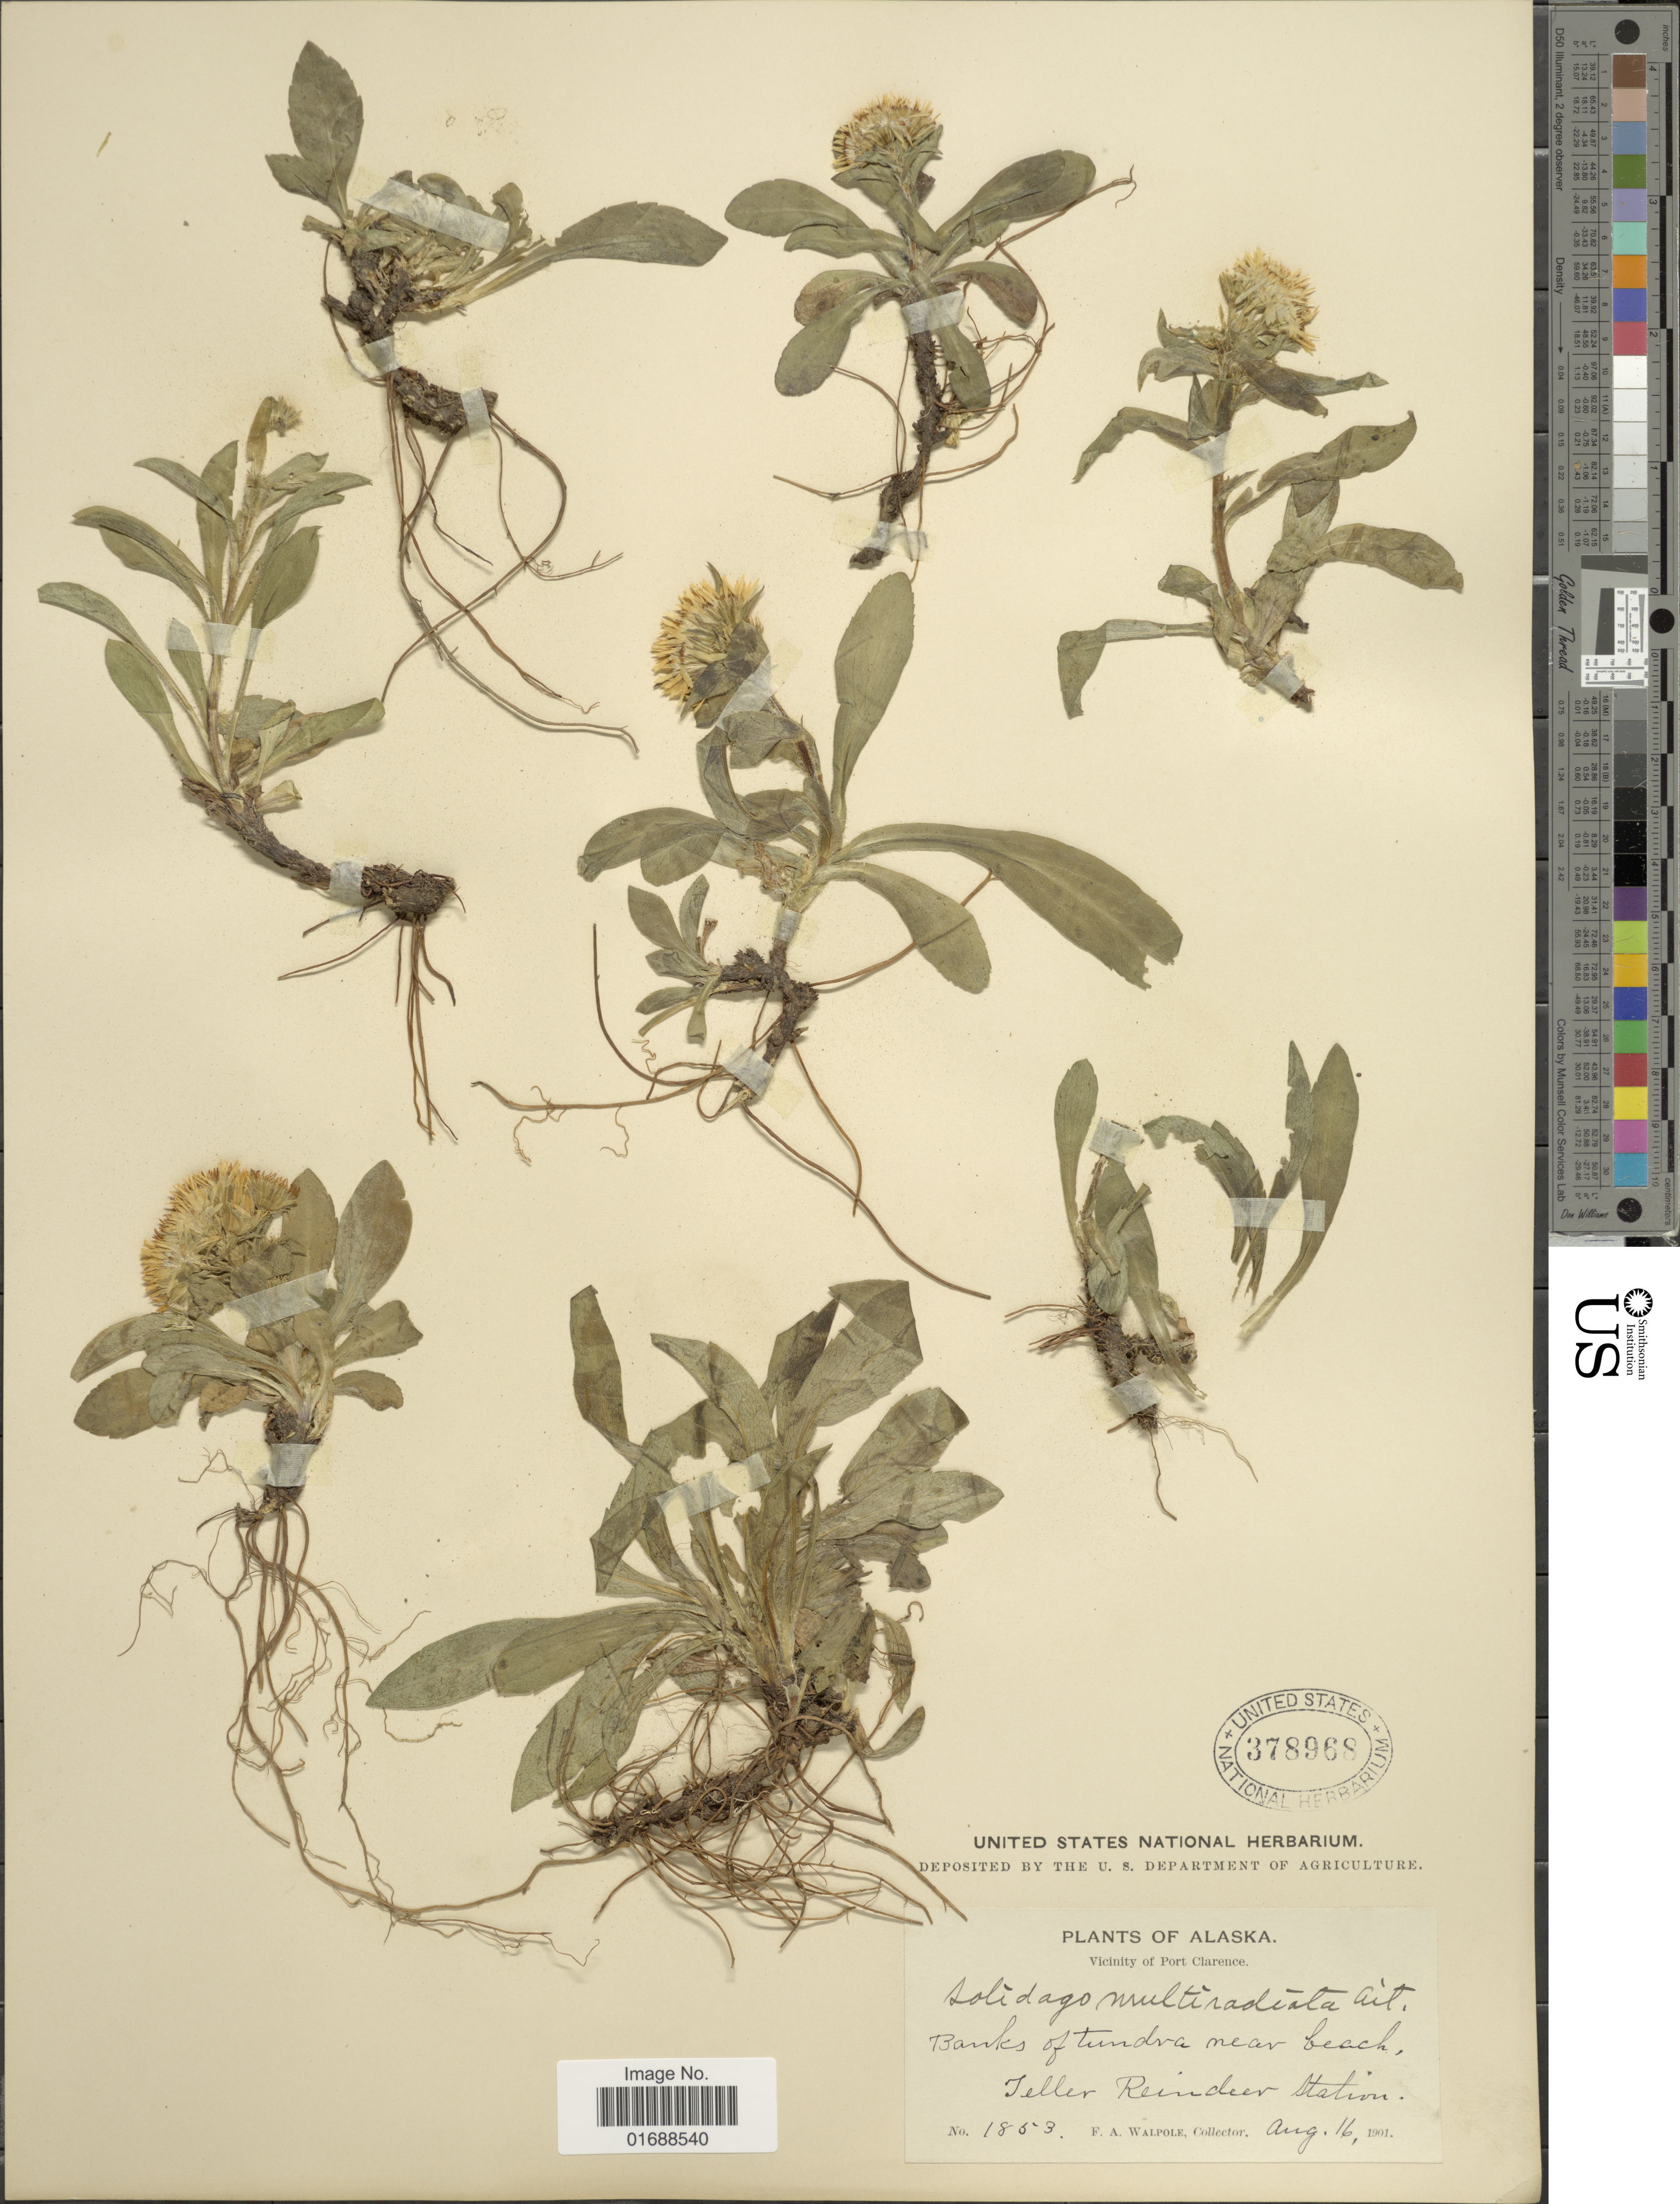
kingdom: Plantae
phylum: Tracheophyta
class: Magnoliopsida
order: Asterales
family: Asteraceae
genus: Solidago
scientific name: Solidago multiradiata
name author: Aiton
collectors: F. Walpole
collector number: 1853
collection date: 1901-08-16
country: United States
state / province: Alaska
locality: Vicinity of Port Clarence, Banks of tundra near beach, Teller Reindeer Station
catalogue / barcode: US 378968